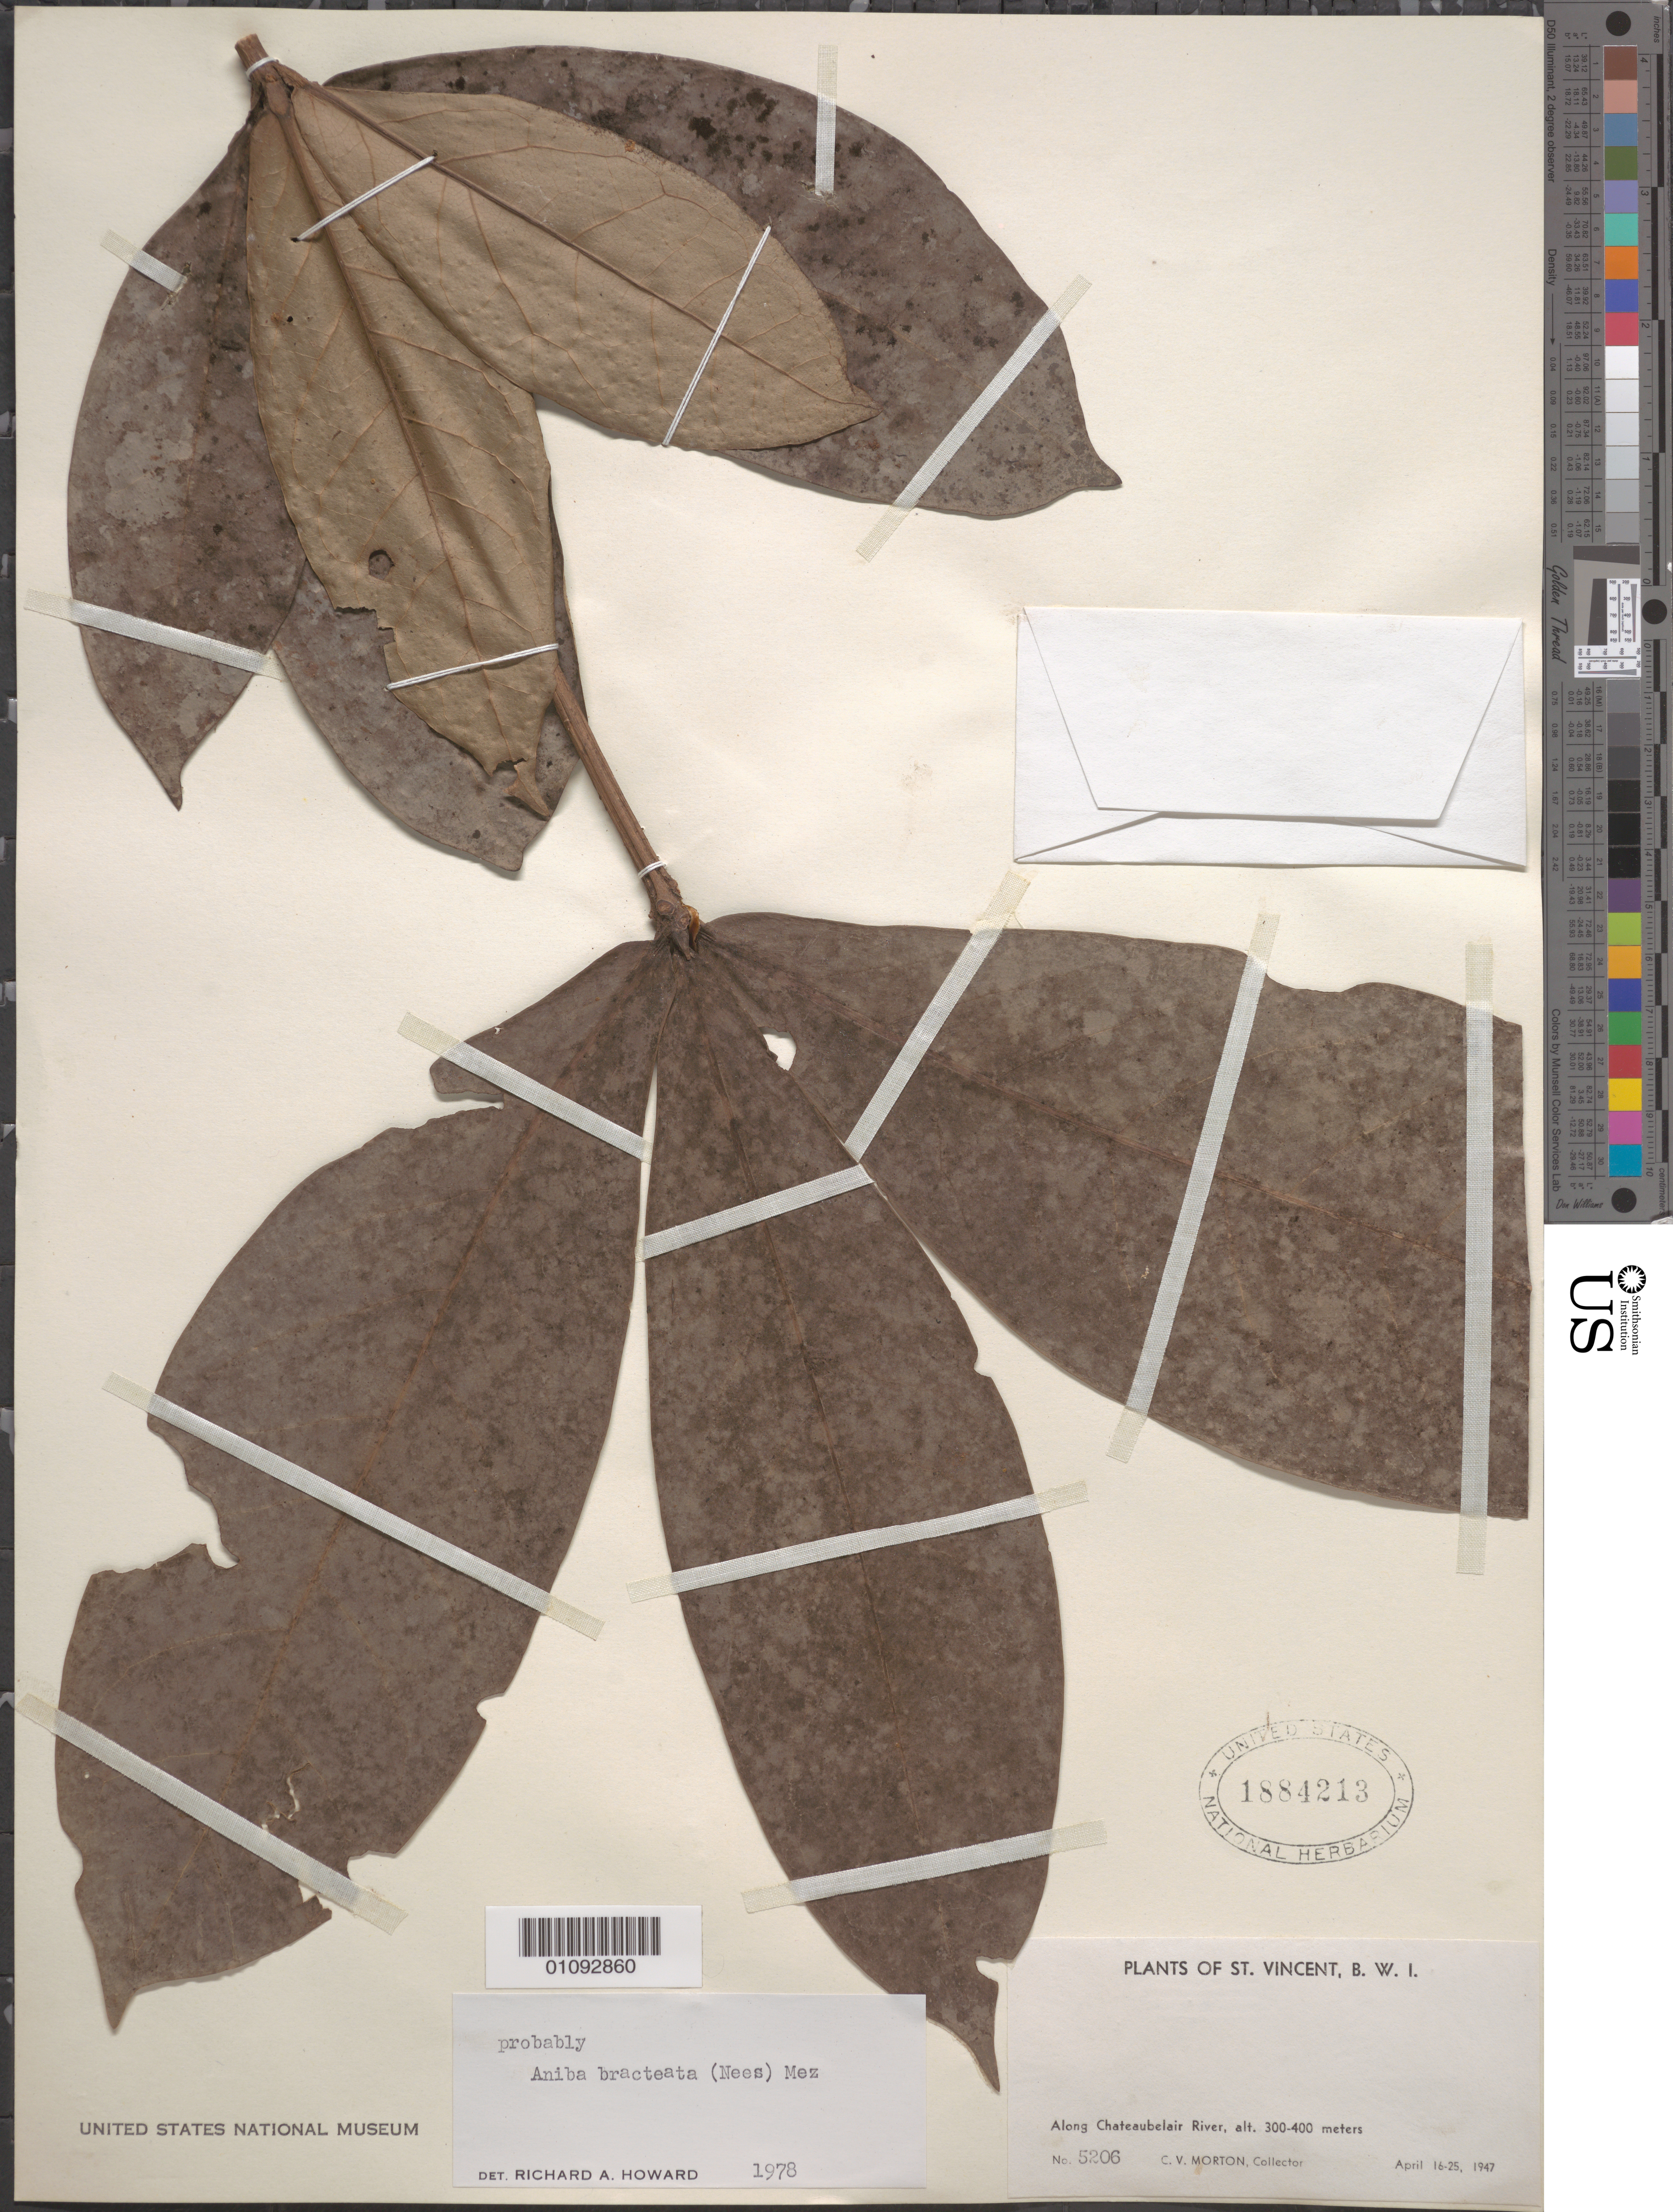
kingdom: Plantae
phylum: Tracheophyta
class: Magnoliopsida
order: Laurales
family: Lauraceae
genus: Aniba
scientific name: Aniba bracteata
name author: (Nees) Mez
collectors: C. V. Morton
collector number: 5206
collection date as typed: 16 Apr 1947 to 25 Apr 1947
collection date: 1947-04-16/1947-04-25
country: St. Vincent - Grenadines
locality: Along Chateabelair River.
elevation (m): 300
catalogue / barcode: US 1884213